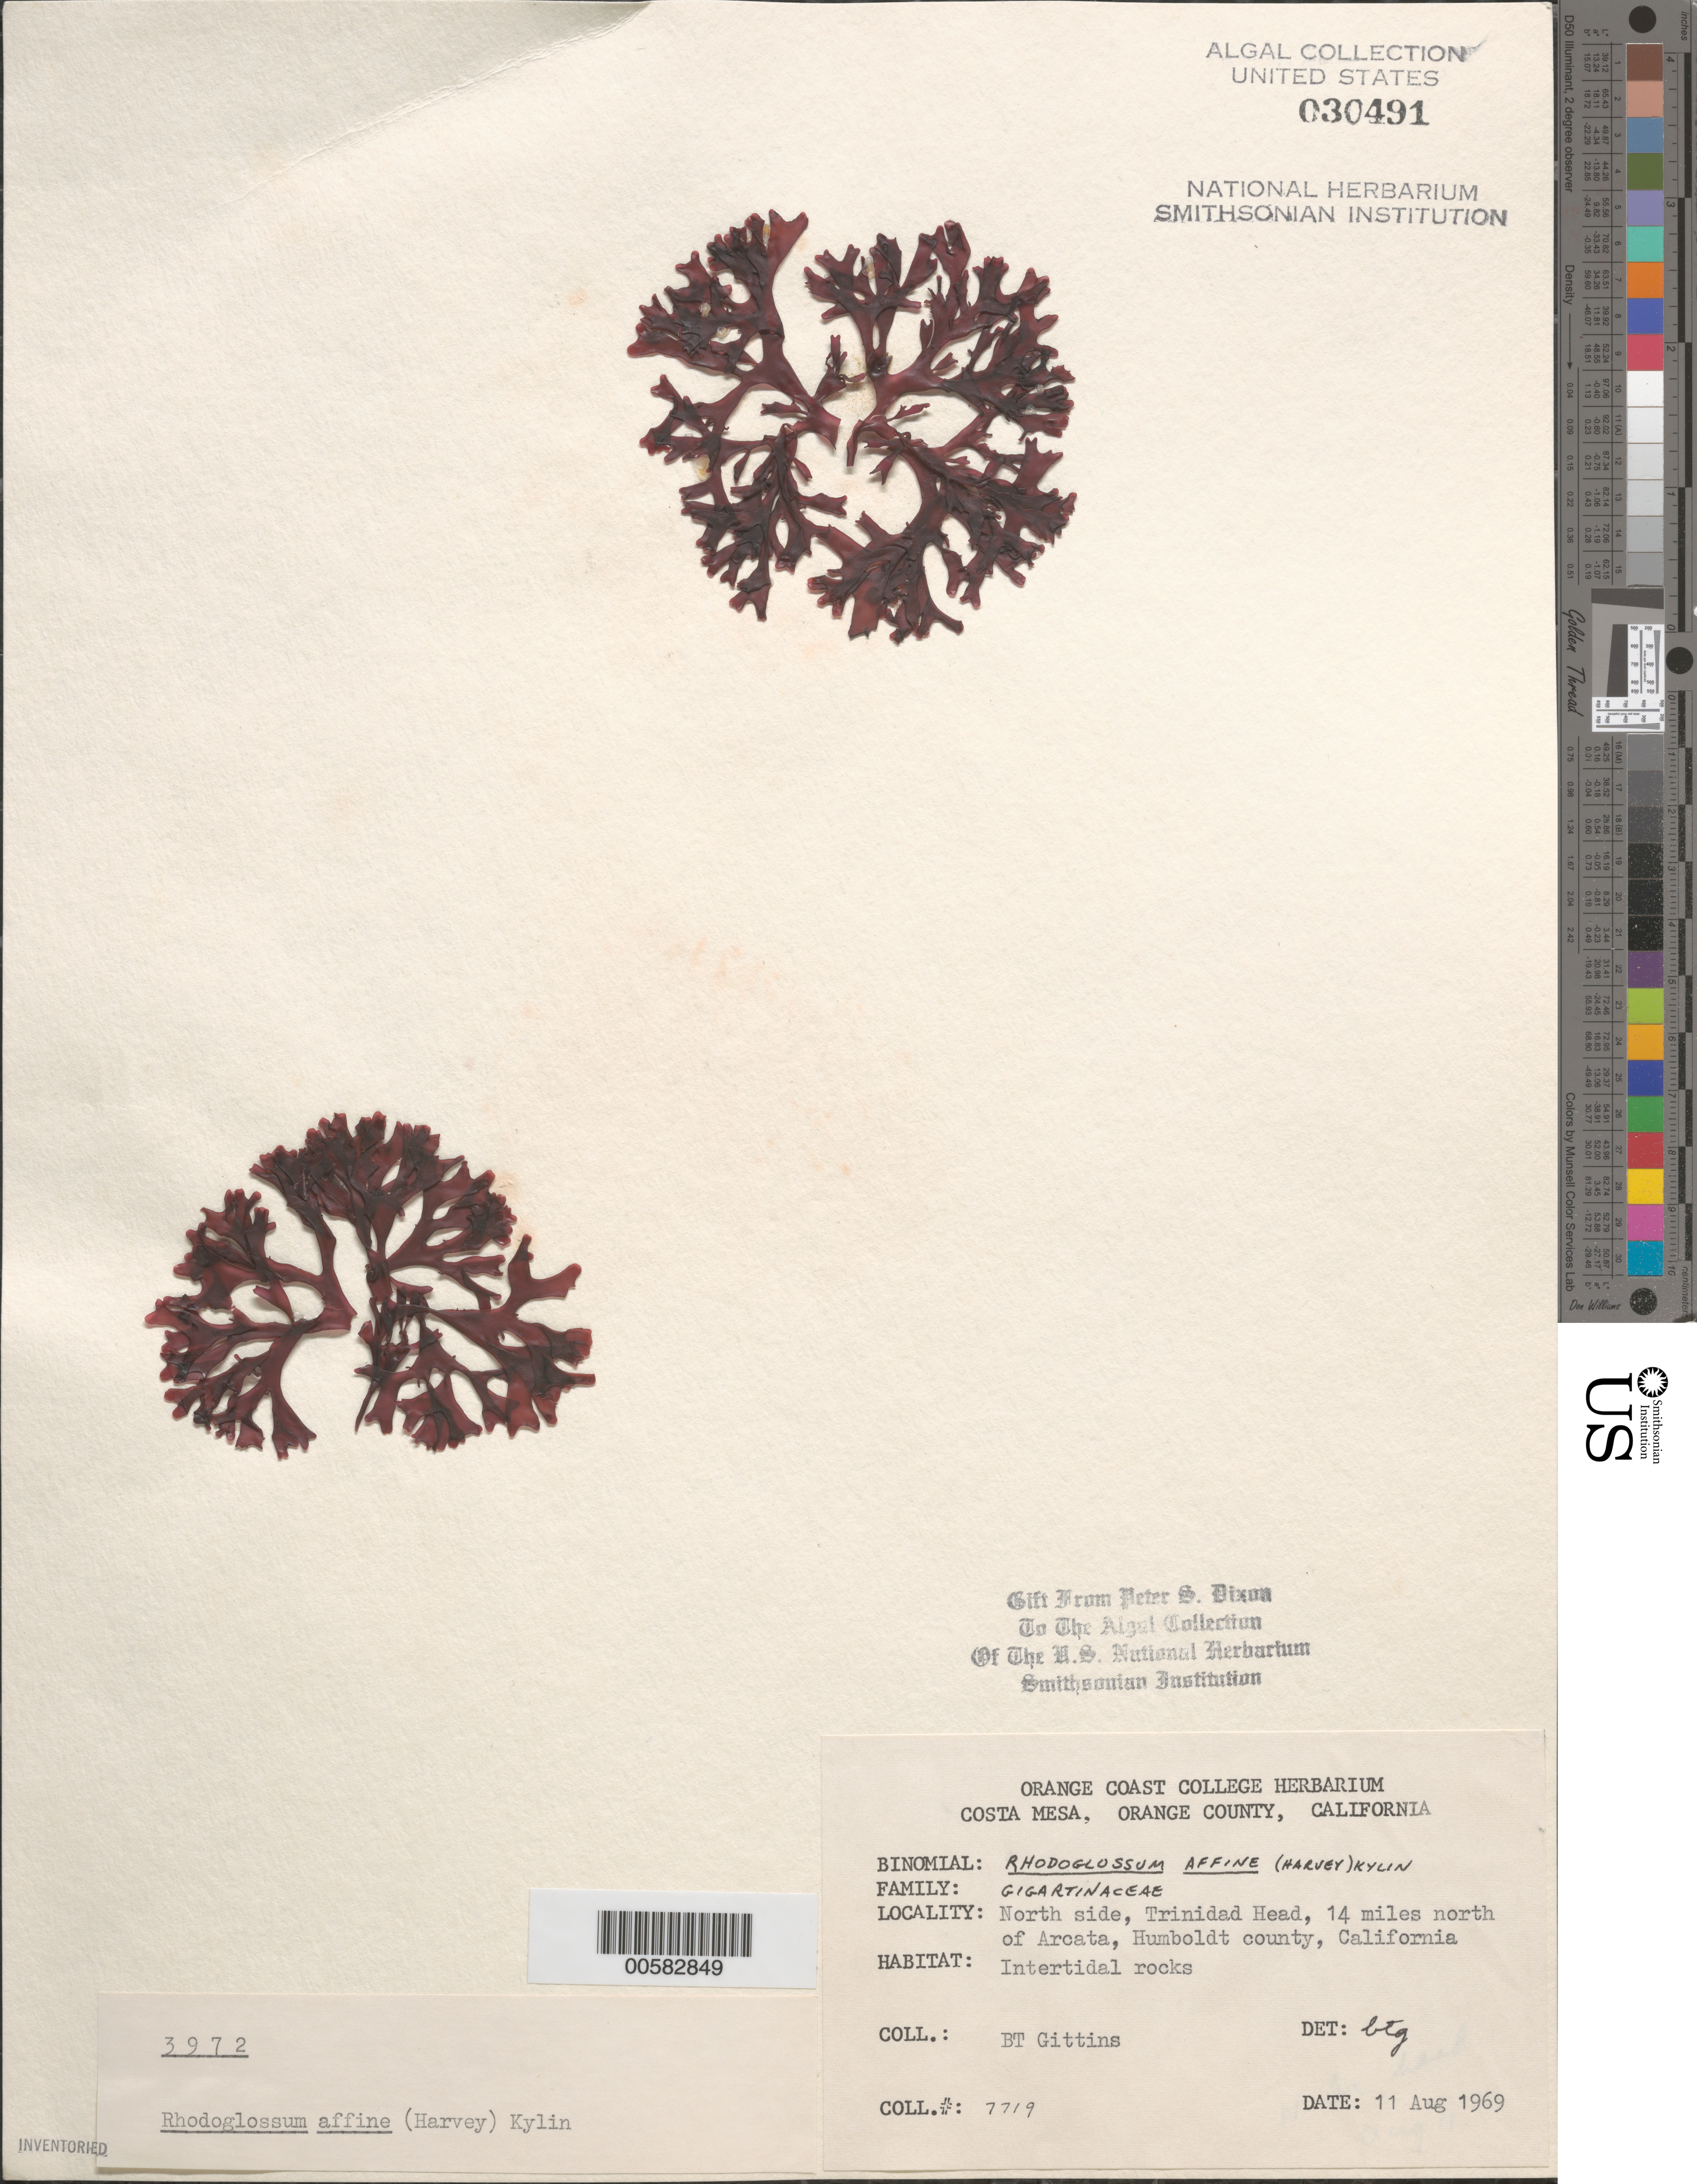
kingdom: Plantae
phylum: Rhodophyta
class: Florideophyceae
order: Gigartinales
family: Gigartinaceae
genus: Mazzaella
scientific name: Mazzaella affinis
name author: (Harvey) Fredericq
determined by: Algae name updating Project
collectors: B. Gittins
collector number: BTG 7719 & PSD 3972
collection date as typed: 11 Aug 1969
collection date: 1969-08-11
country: United States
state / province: California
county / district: Humboldt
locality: Trinidad Head, 14 miles north of Arcata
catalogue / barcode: US 30491